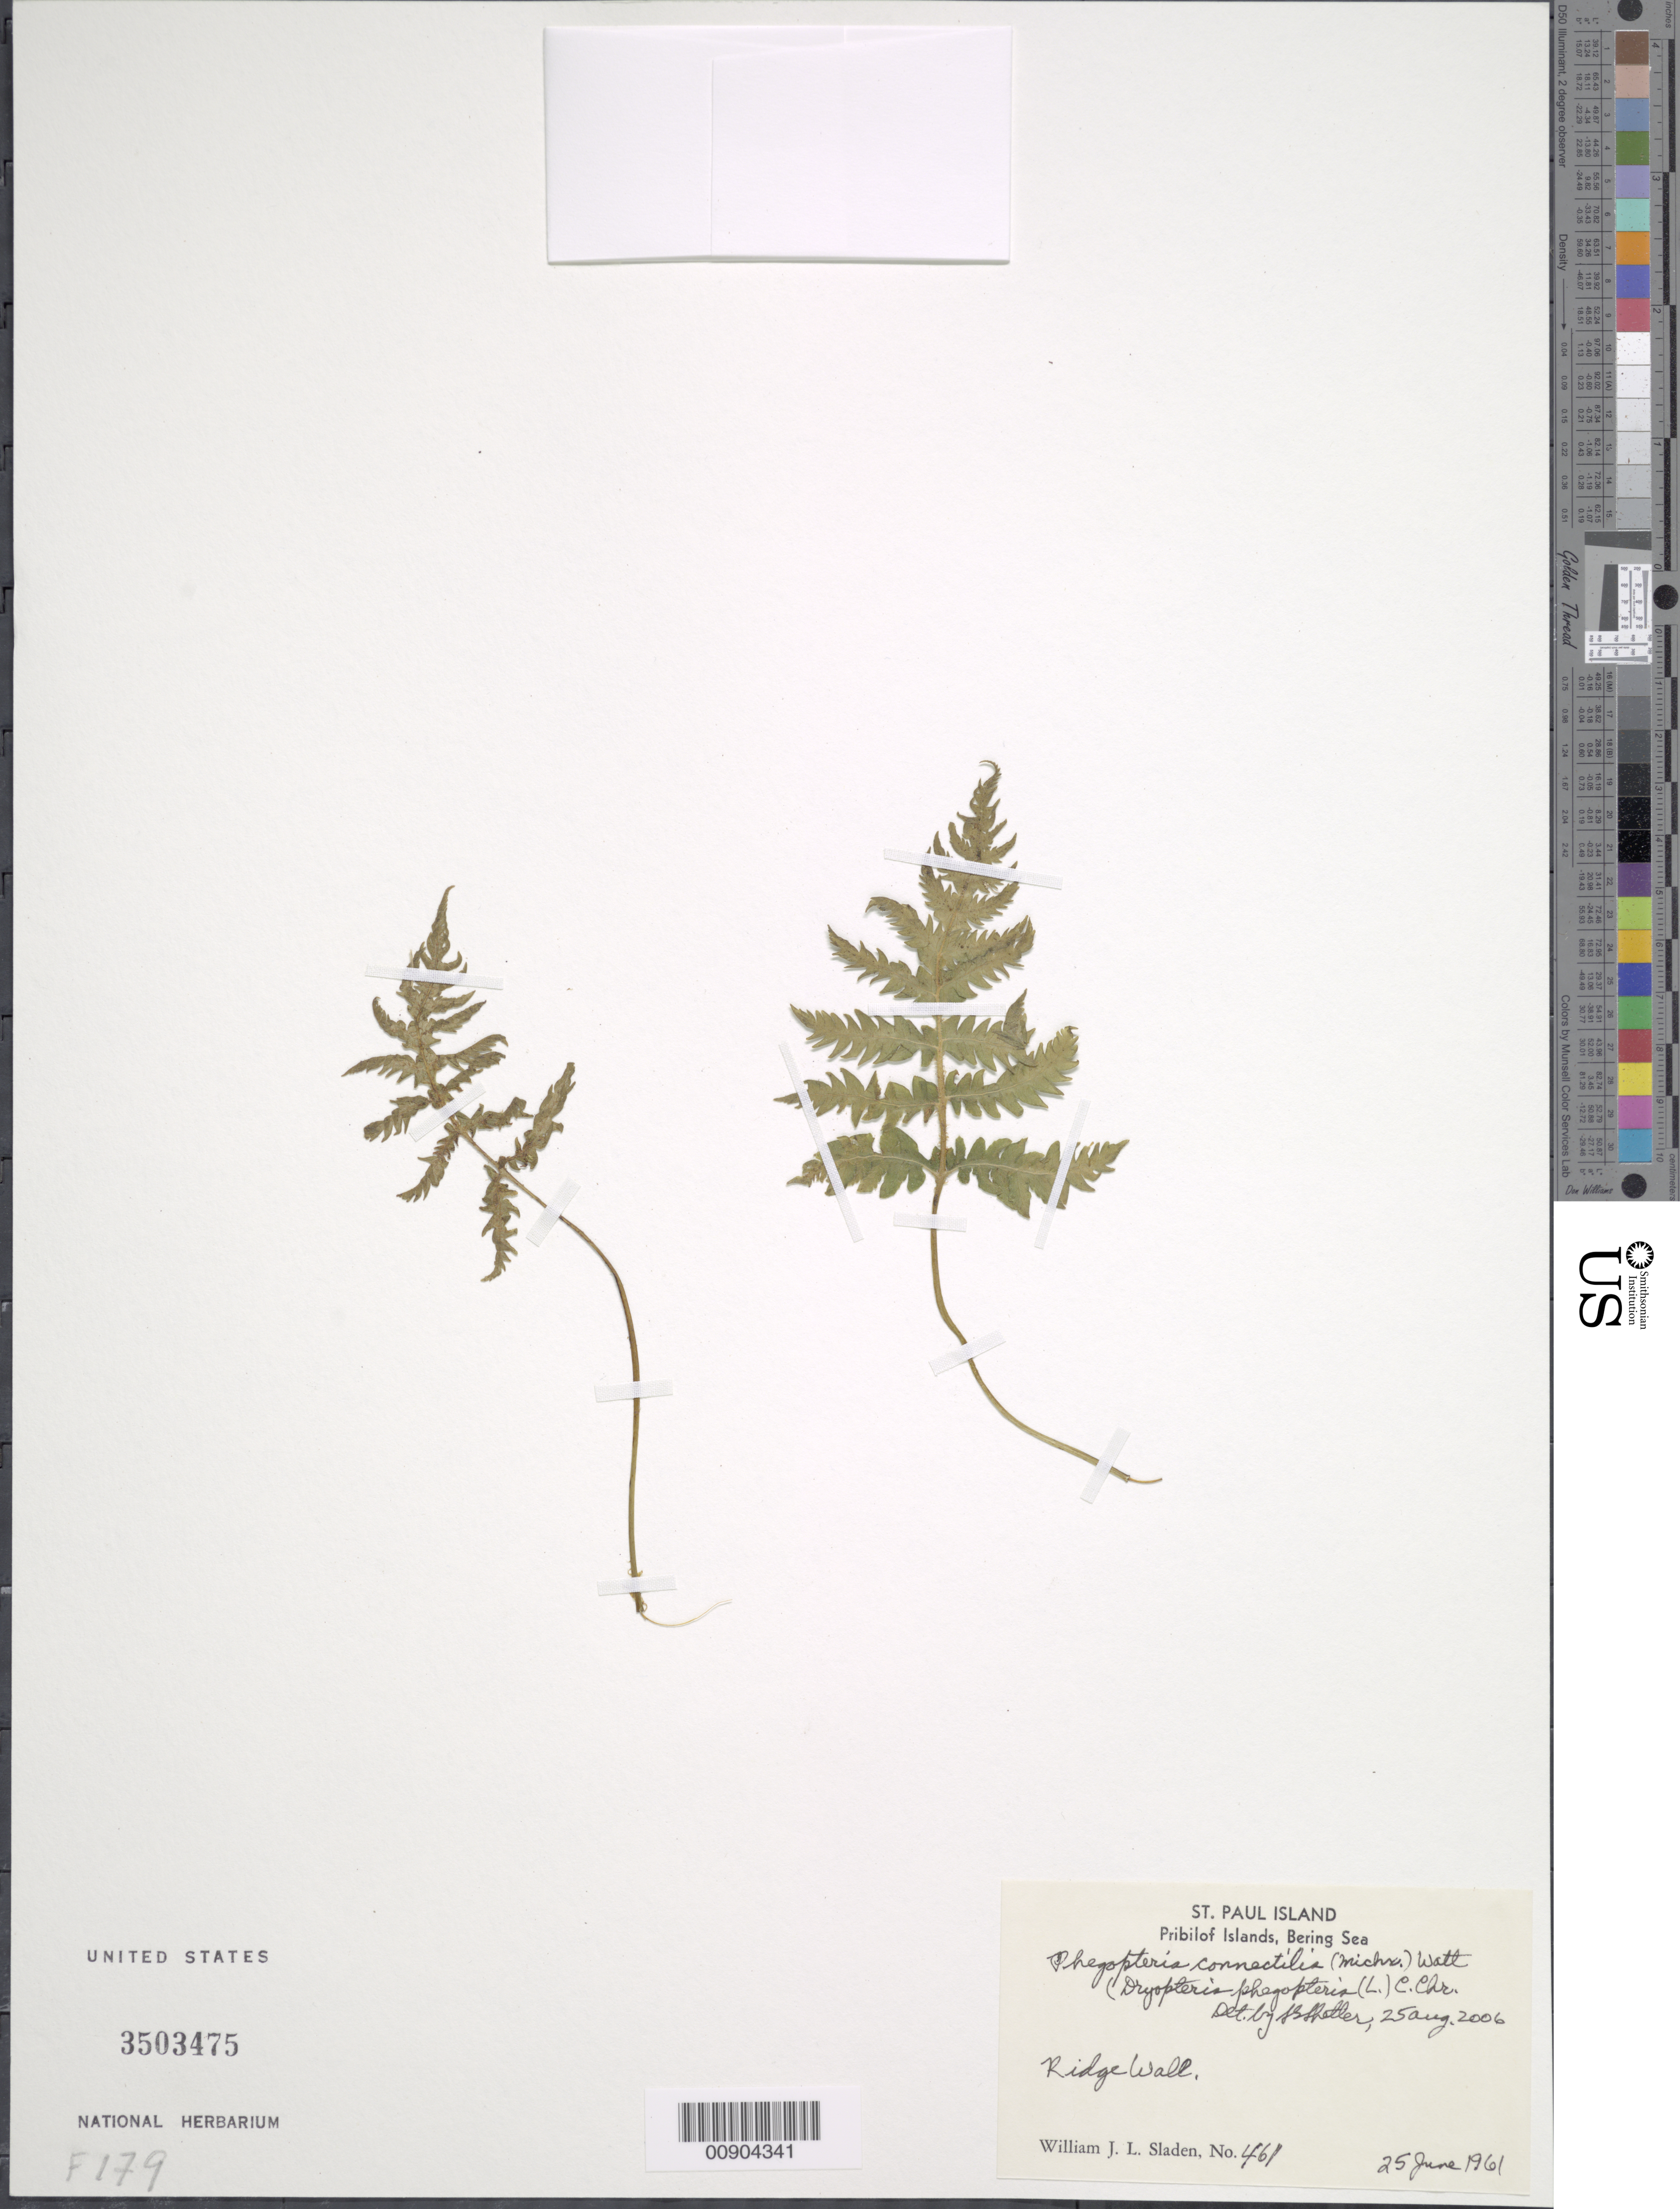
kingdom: Plantae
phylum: Tracheophyta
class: Polypodiopsida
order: Polypodiales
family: Thelypteridaceae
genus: Phegopteris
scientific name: Phegopteris connectilis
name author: (Michx.) Watt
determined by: Shetler, Stanwyn G., (US), NMNH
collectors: W. Sladen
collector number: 461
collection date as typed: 25 Jun 1961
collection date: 1961-06-25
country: United States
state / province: Alaska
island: St. Paul Island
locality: Ridge Wall., Bering Sea, Pribilof Islands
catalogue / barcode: US 3503475